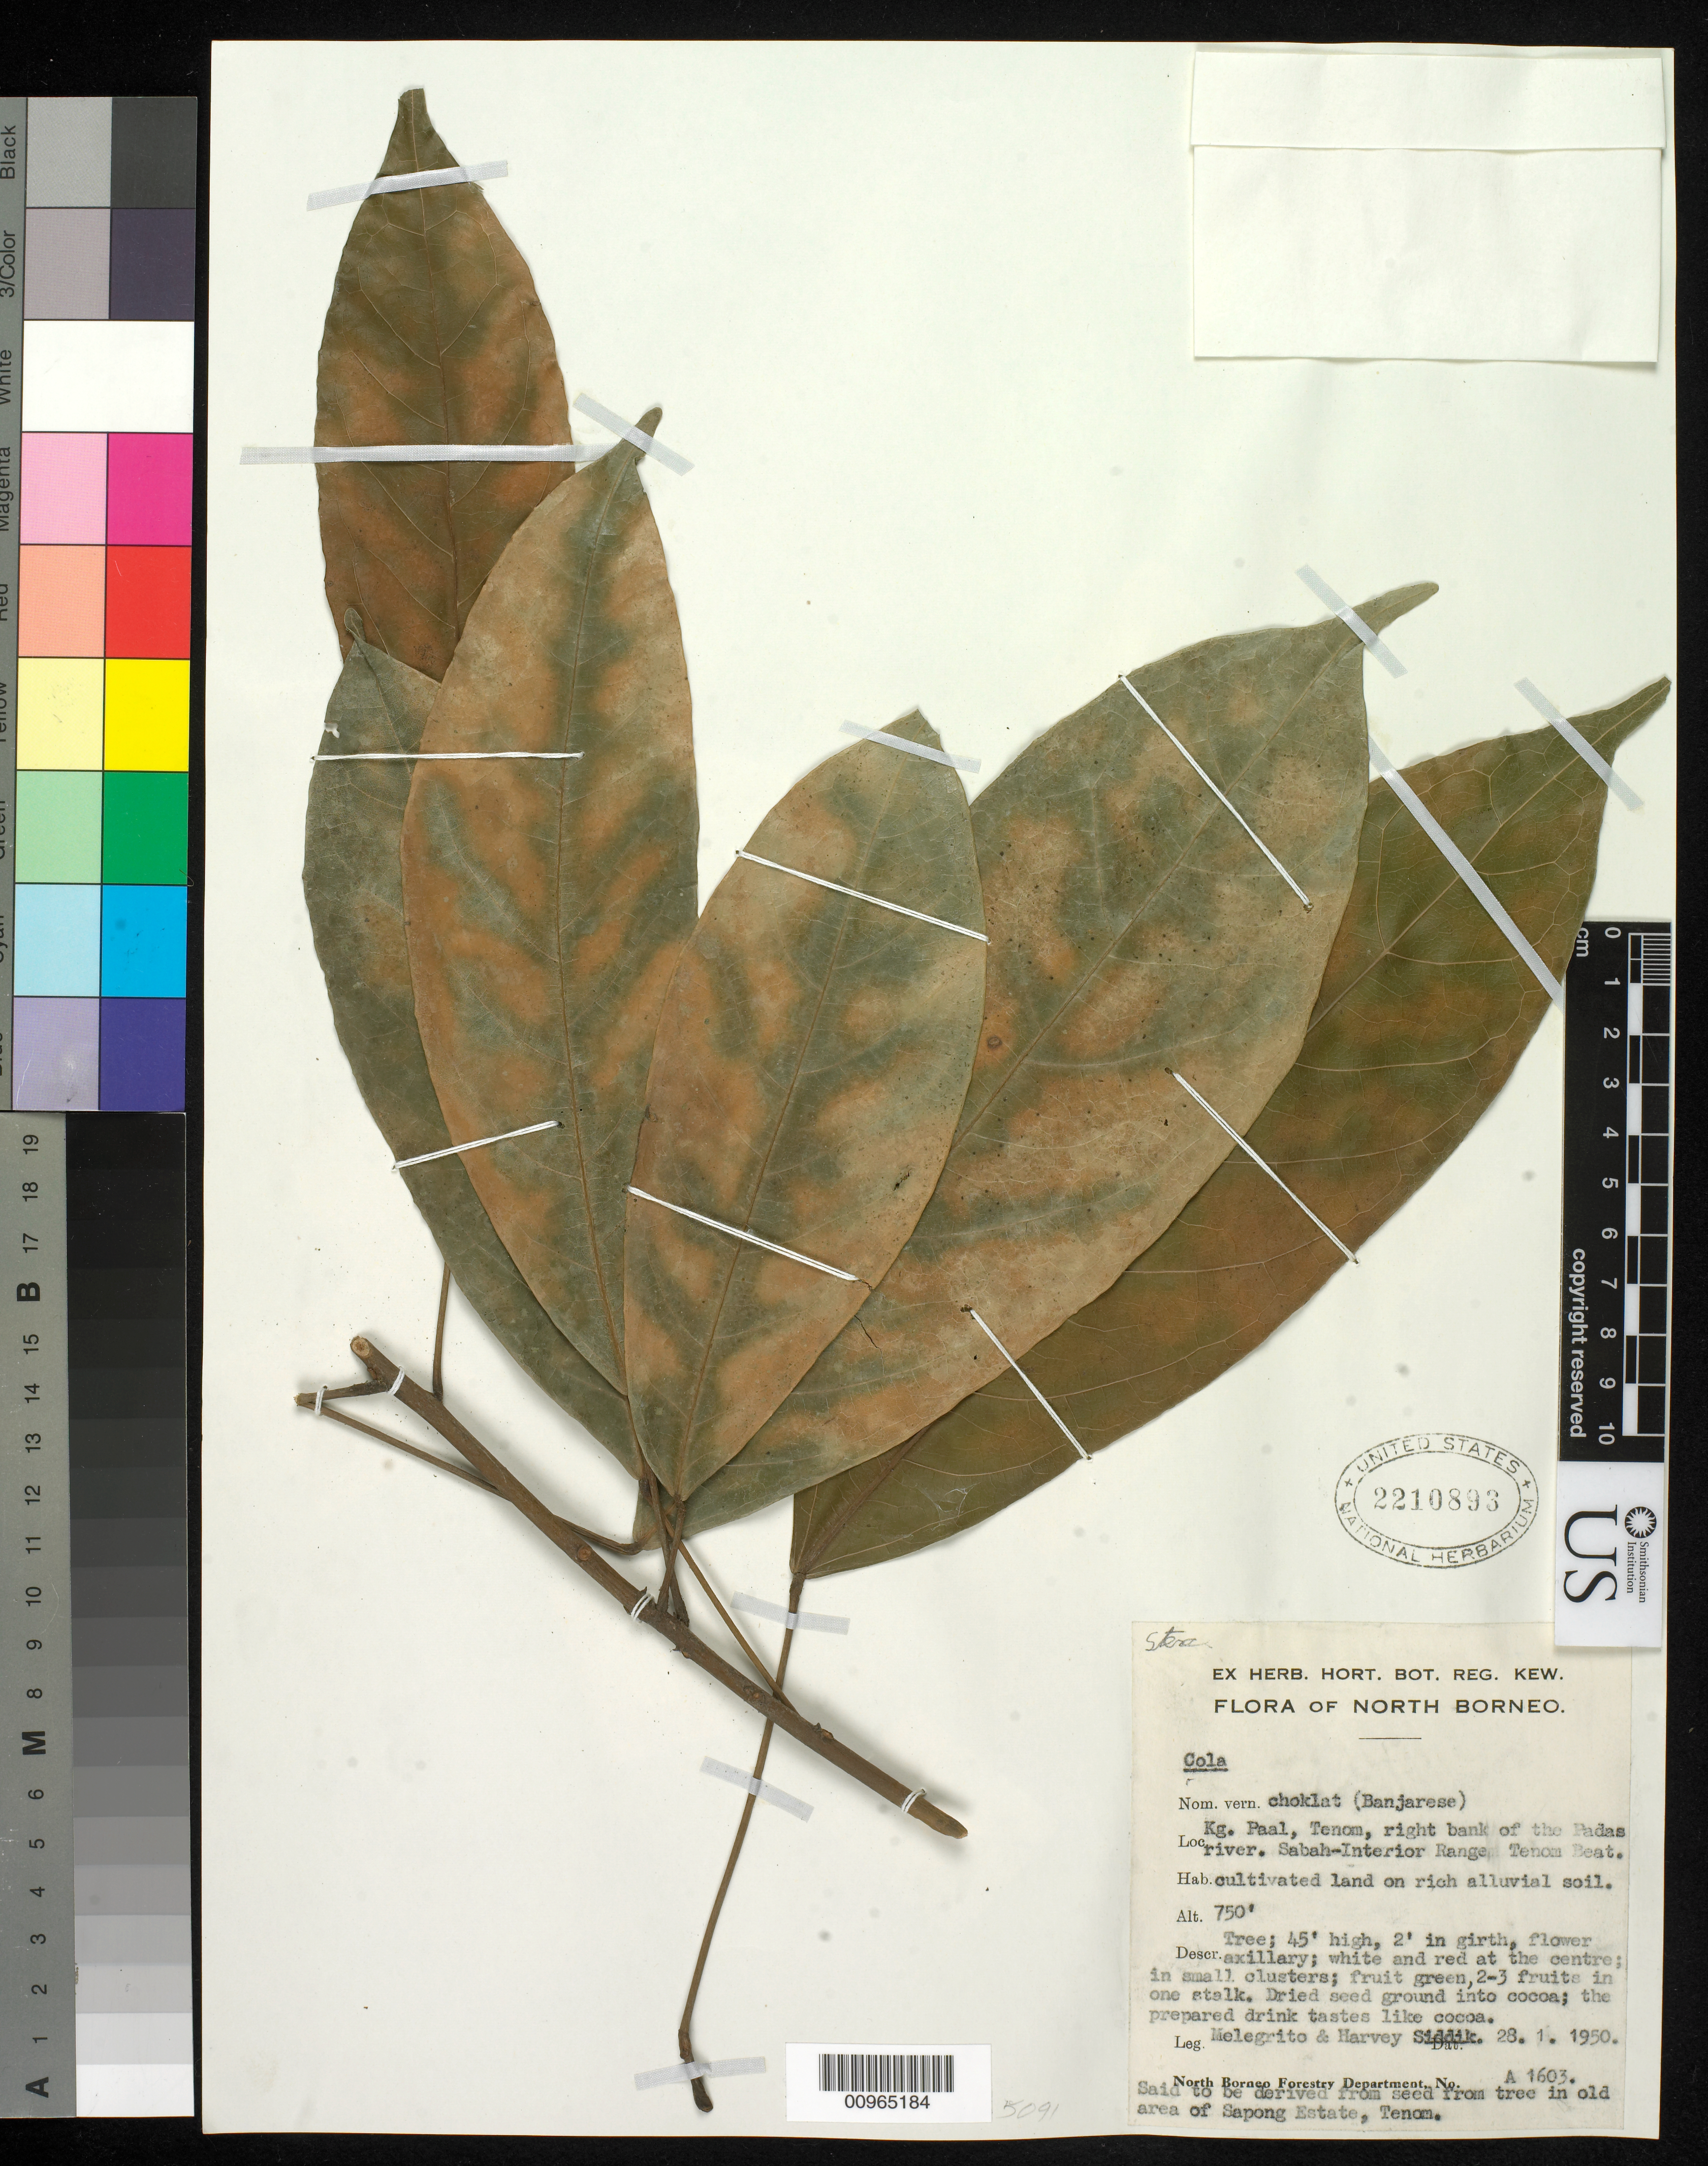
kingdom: Plantae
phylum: Tracheophyta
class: Magnoliopsida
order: Malvales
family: Malvaceae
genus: Cola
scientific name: Cola sp.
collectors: Melegrito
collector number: A1063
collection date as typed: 28 Jan 1950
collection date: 1950-01-28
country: Indonesia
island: Borneo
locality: Kg. Paal, Tenom, right bank of the Padas river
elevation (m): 229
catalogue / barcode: US 2210893